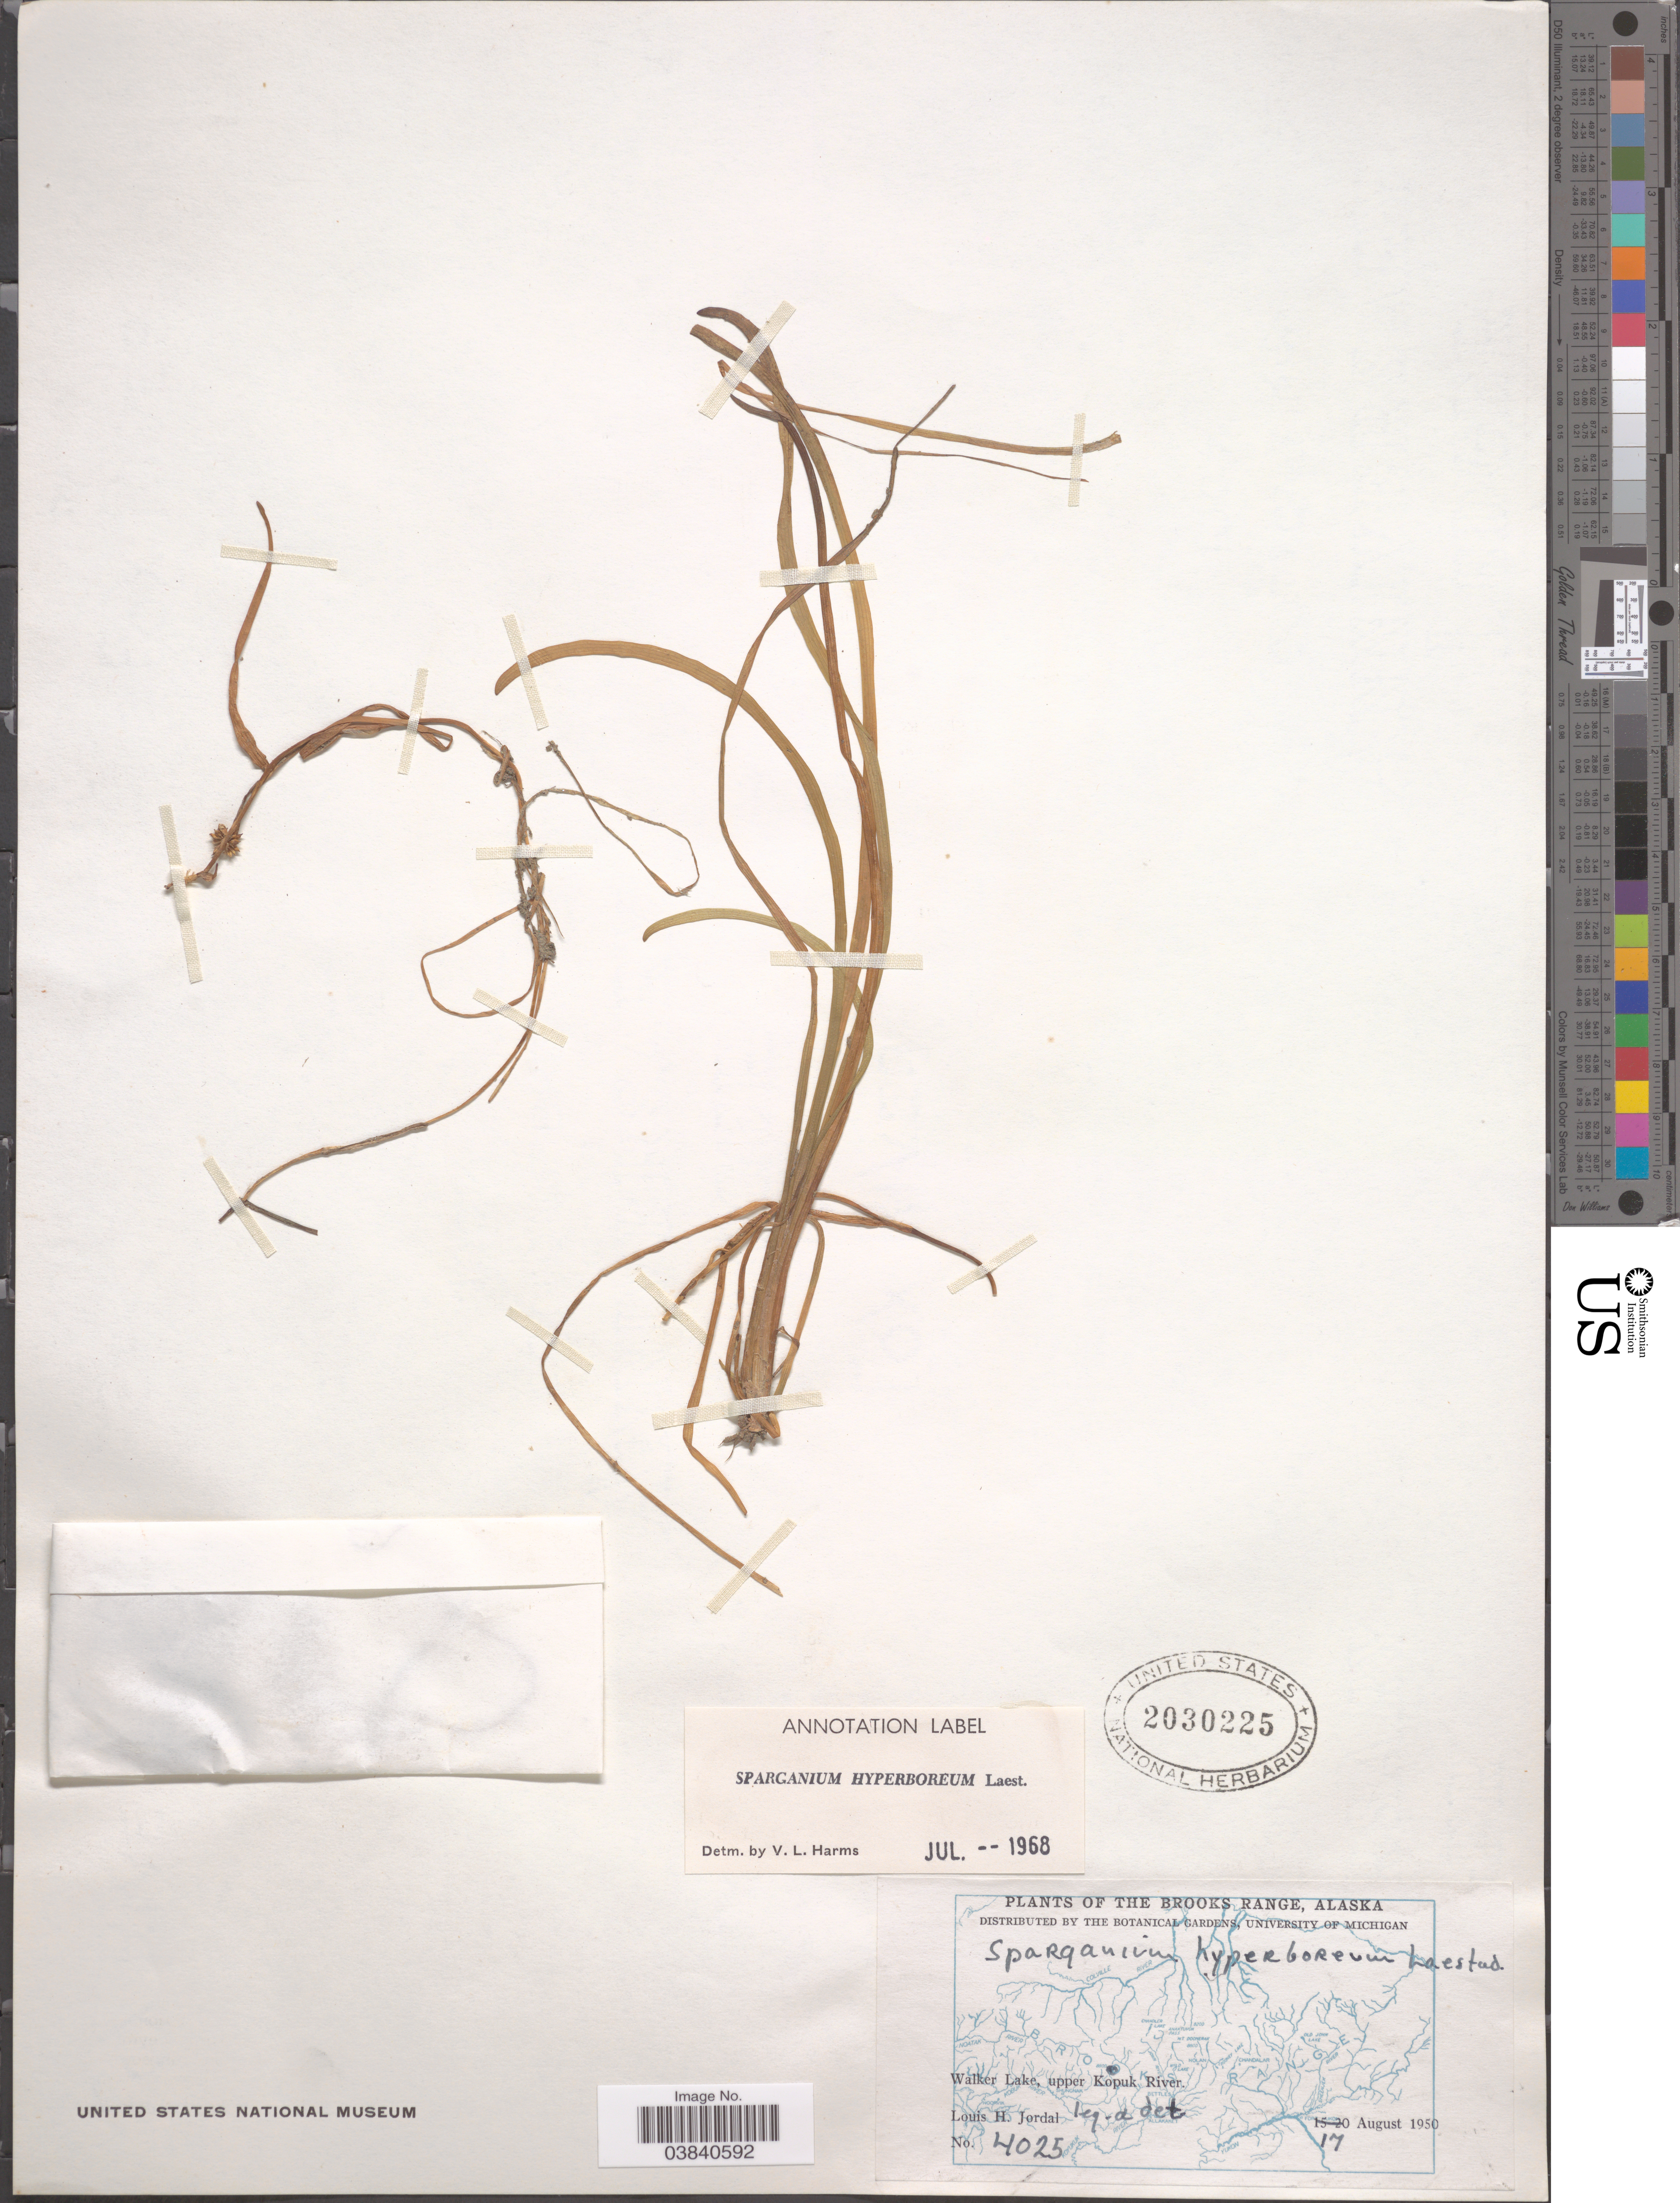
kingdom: Plantae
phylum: Tracheophyta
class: Liliopsida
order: Poales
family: Typhaceae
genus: Sparganium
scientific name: Sparganium hyperboreum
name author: Beurl. ex Laest.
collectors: L. Jordal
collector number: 4025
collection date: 1950-08-17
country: United States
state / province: Alaska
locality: Brooks Range. Walker Lake, upper Kopuk River.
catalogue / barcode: US 2030225